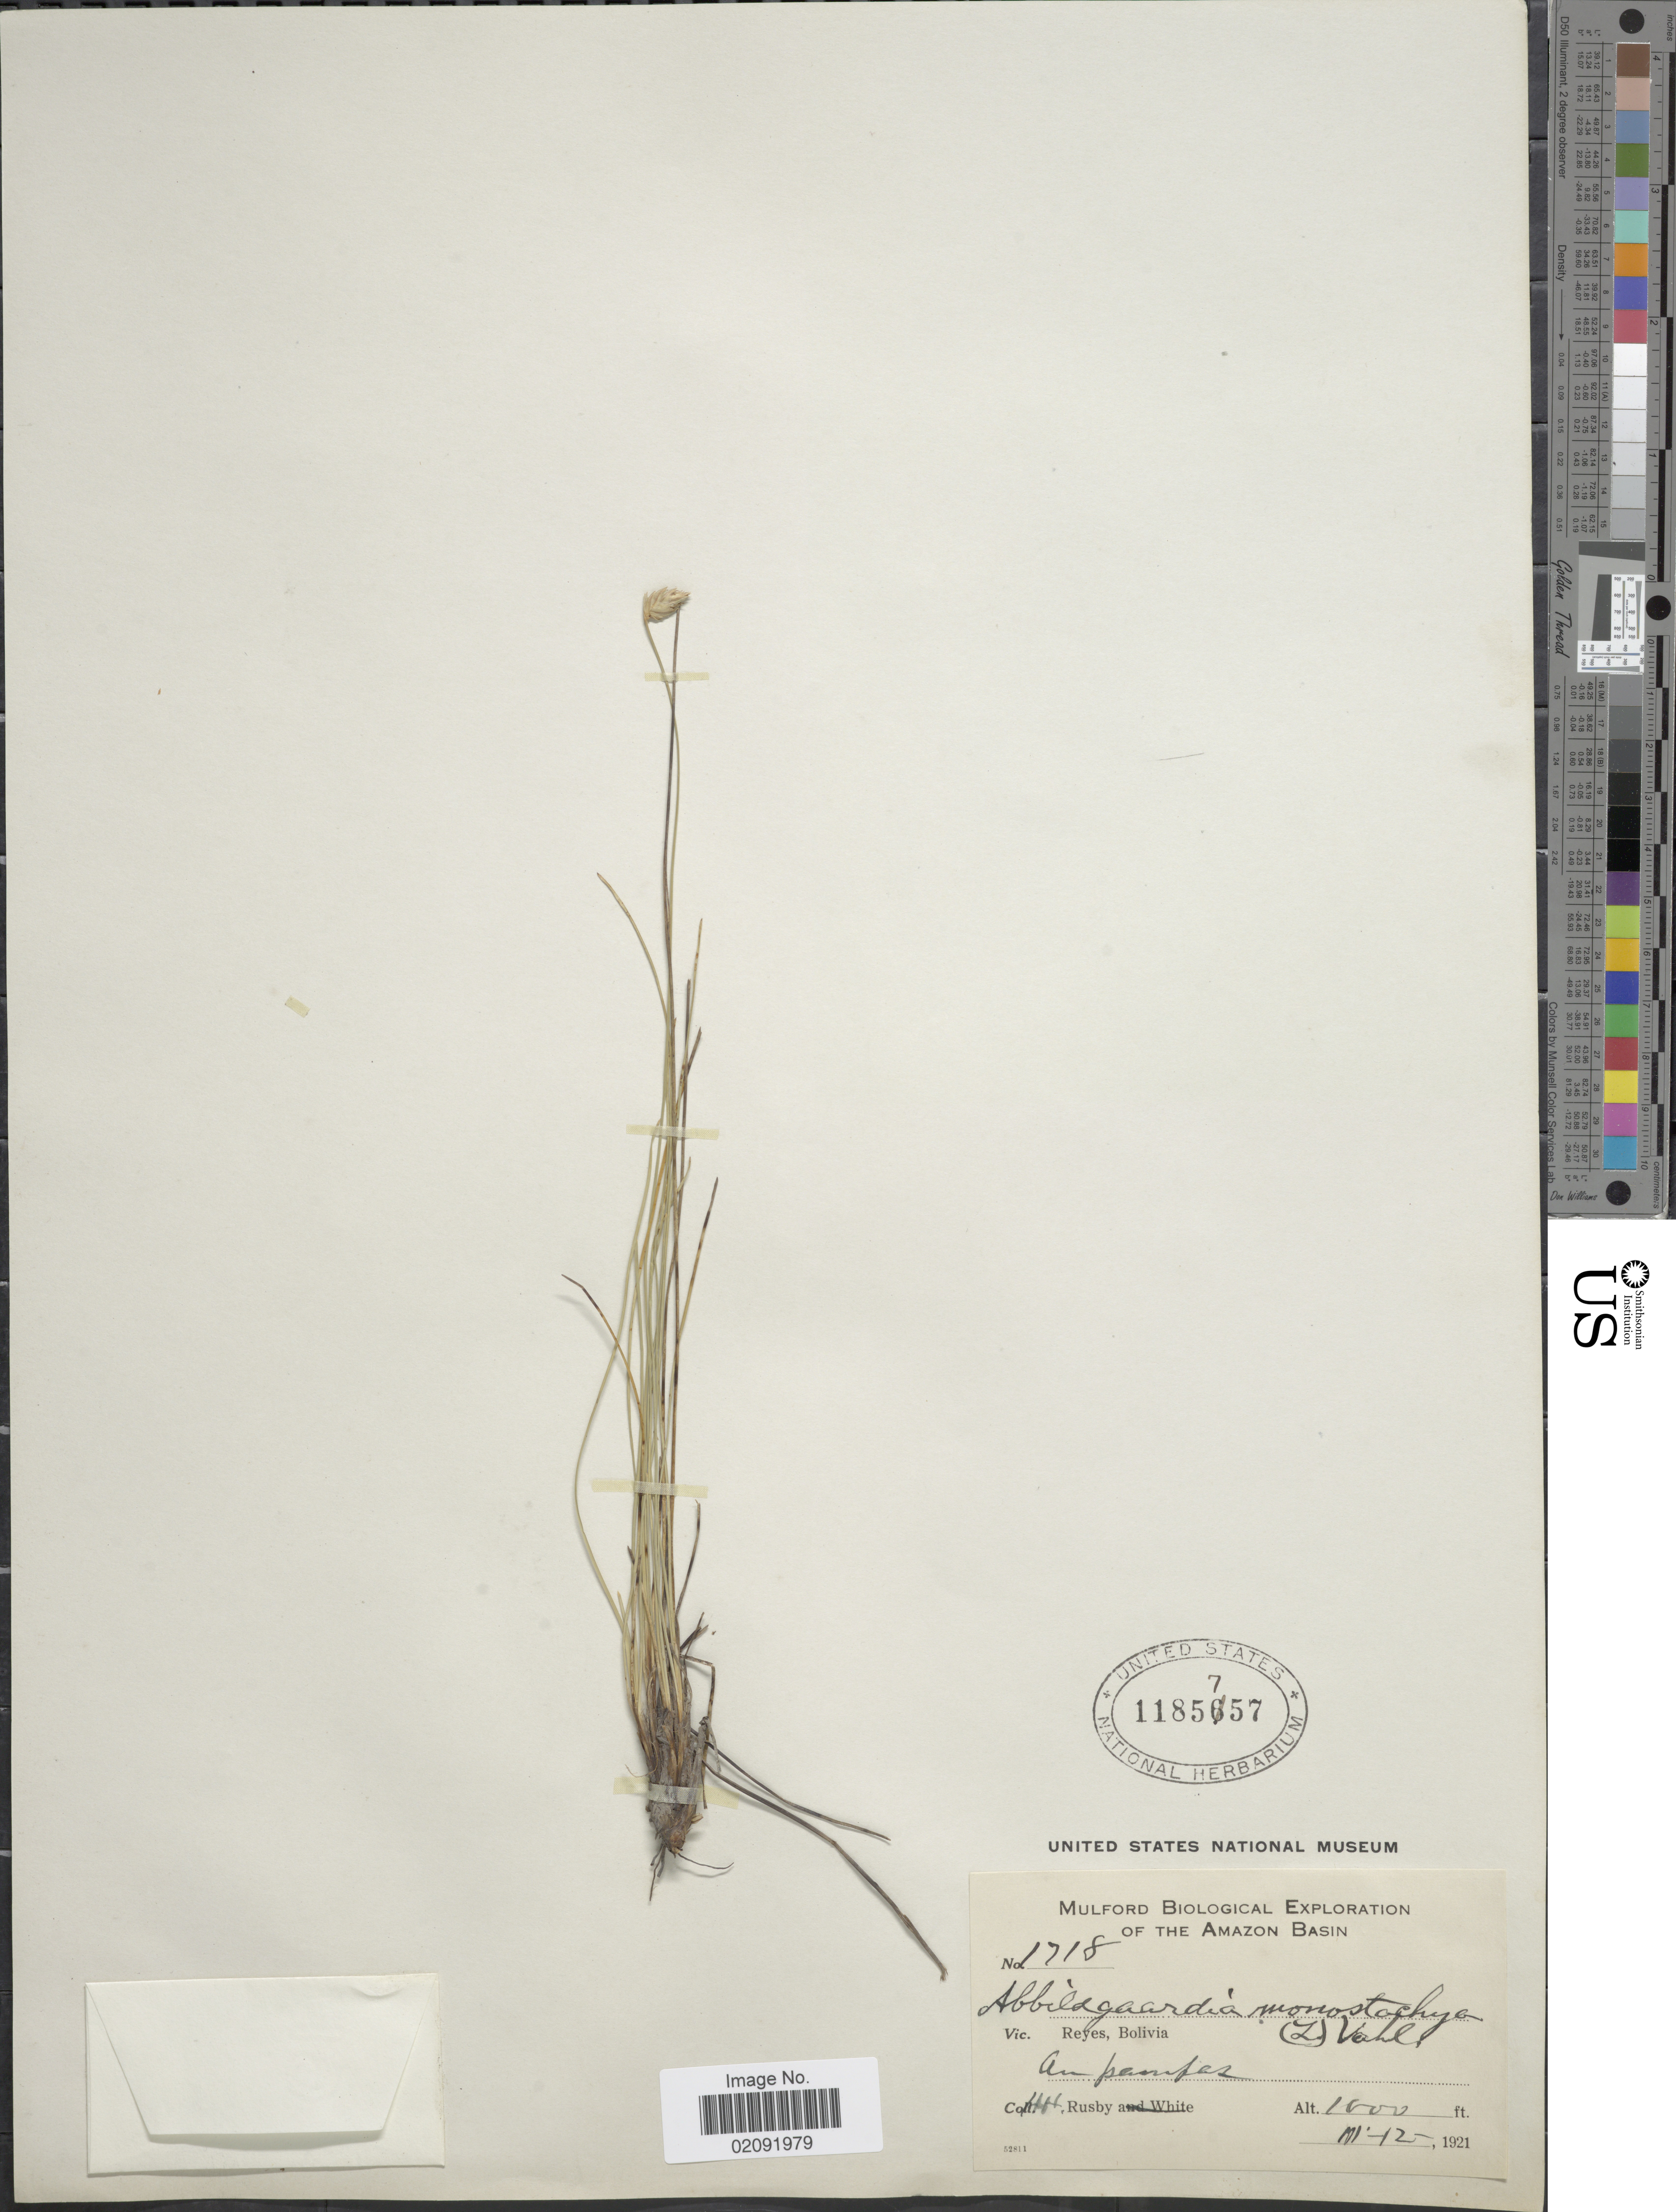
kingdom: Plantae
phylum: Tracheophyta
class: Liliopsida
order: Poales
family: Cyperaceae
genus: Abildgaardia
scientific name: Abildgaardia ovata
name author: (Burm. f.) Kral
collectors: H. H. Rusby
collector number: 1718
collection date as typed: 11-12-1921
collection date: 1921-11-12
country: Bolivia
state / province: Beni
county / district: José Ballivián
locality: Reyes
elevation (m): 305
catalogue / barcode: US 1185757